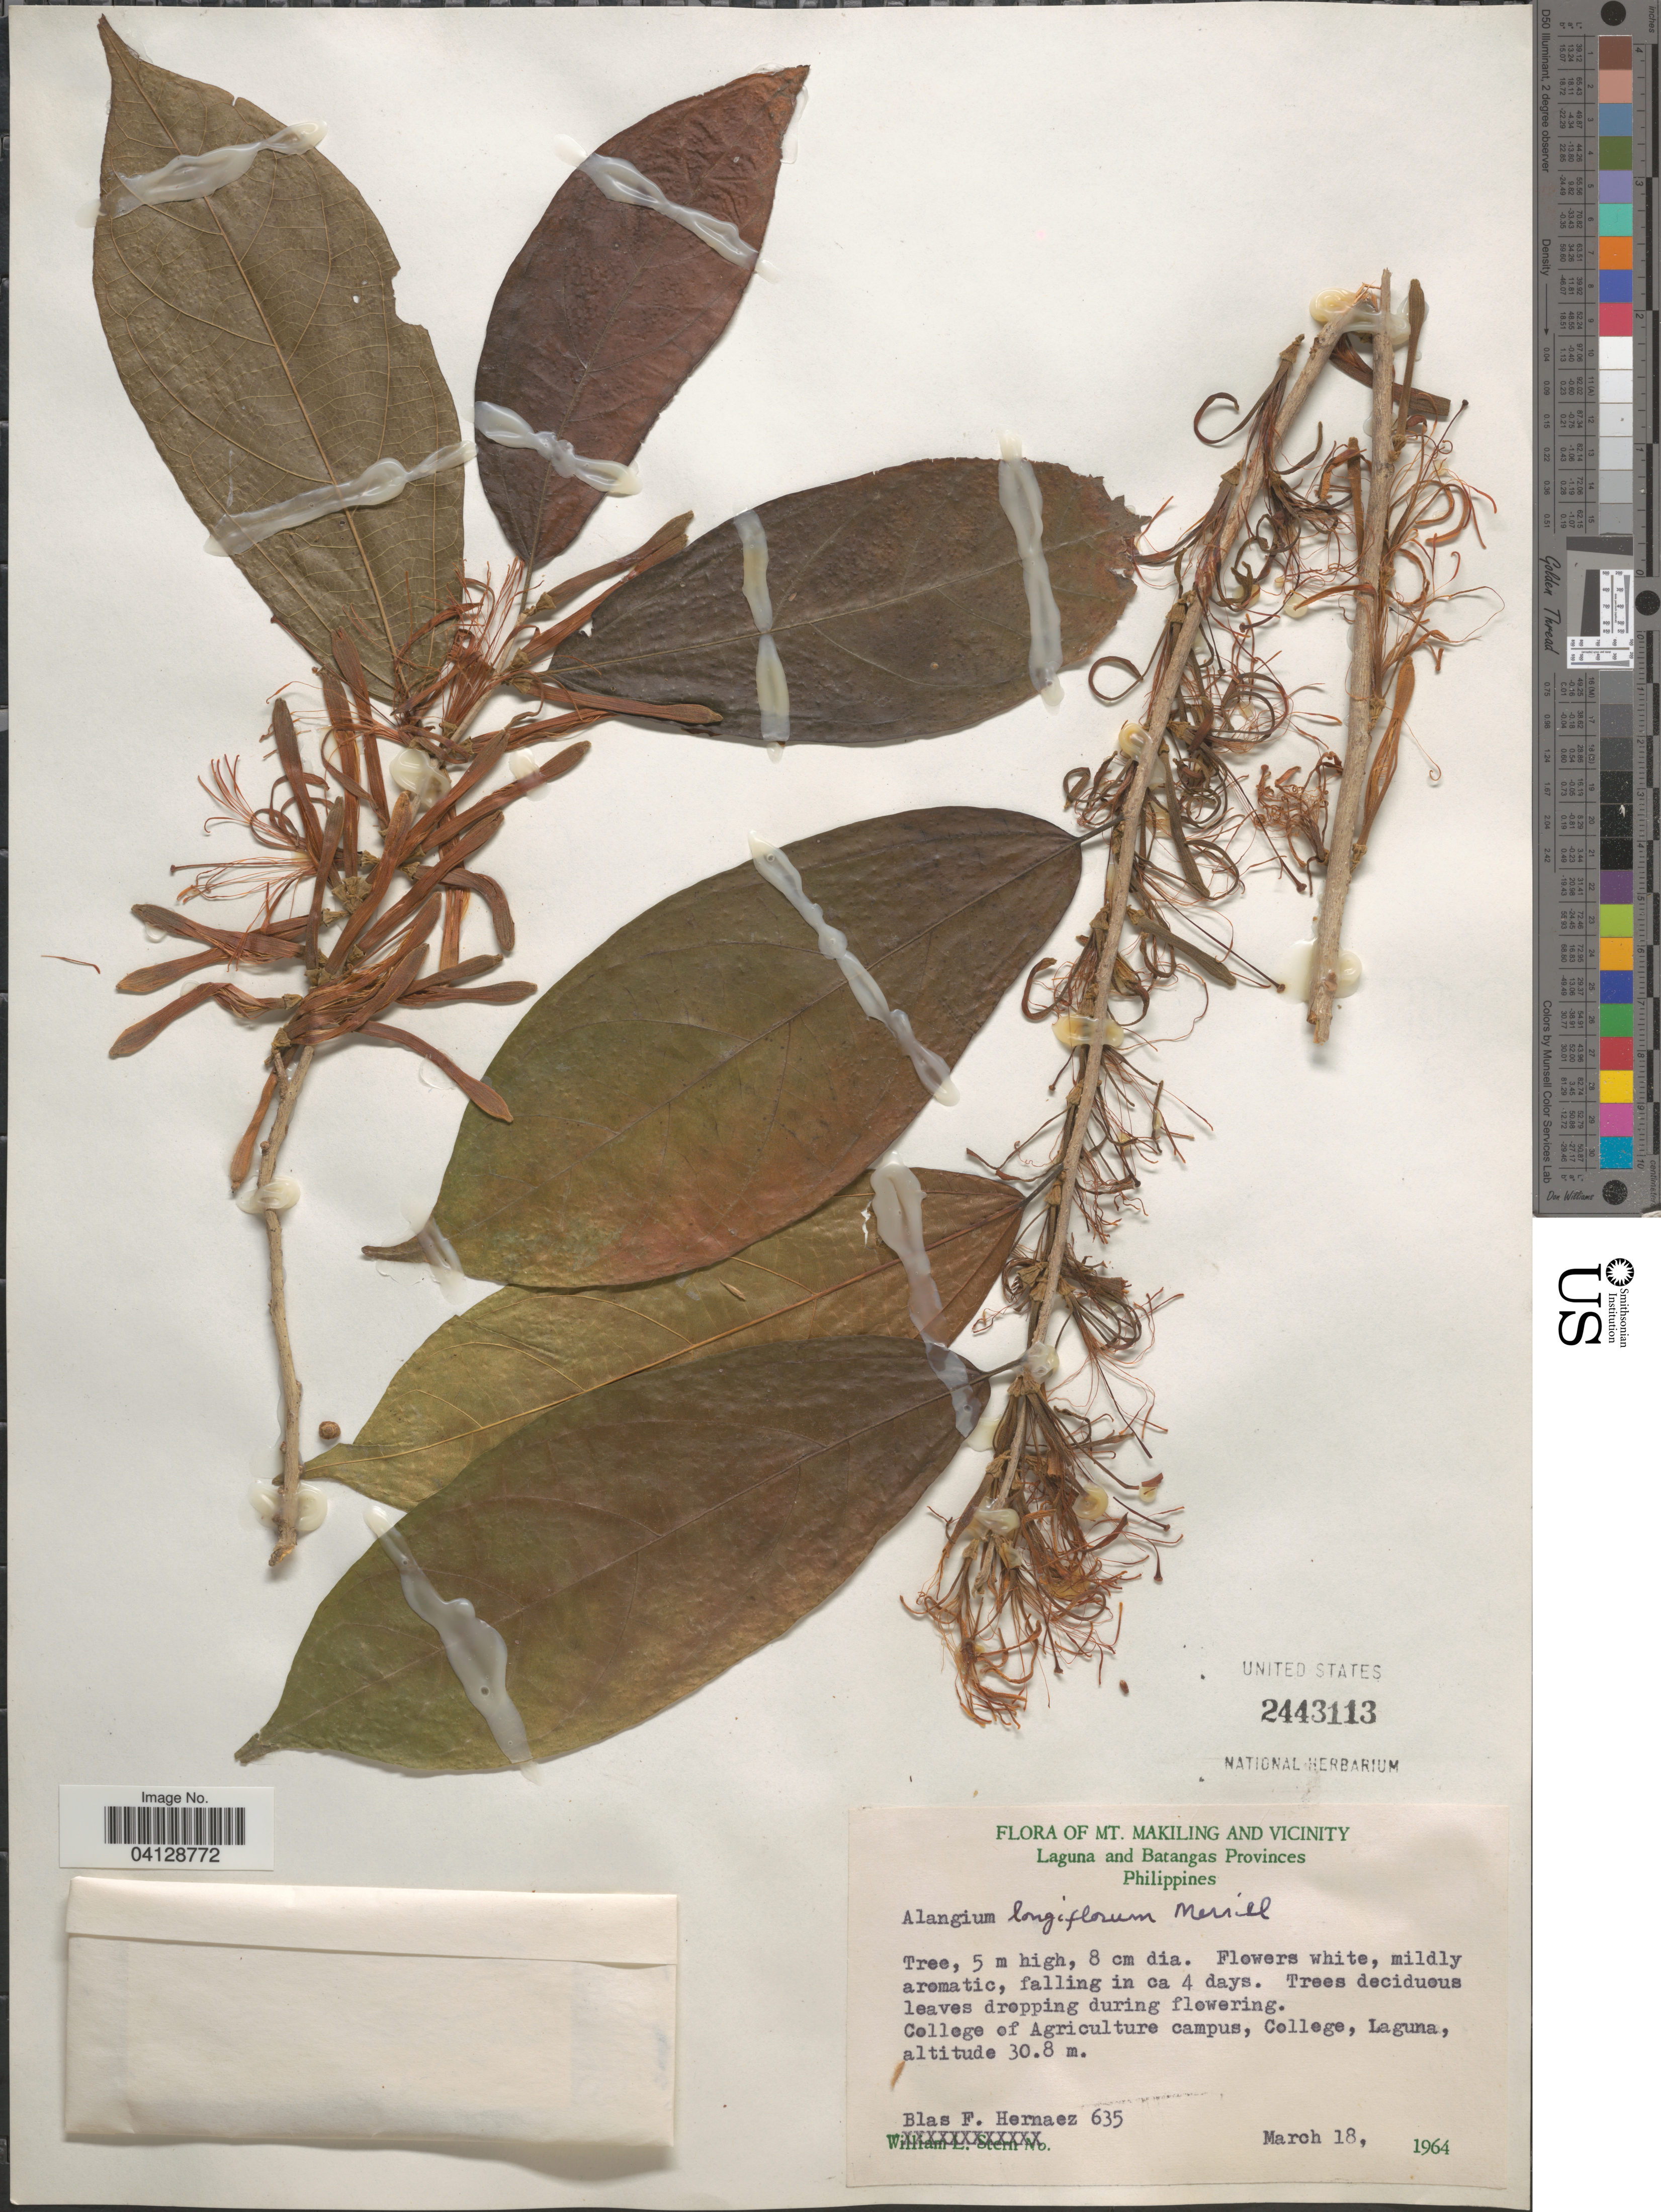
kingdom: Plantae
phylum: Tracheophyta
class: Magnoliopsida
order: Cornales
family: Cornaceae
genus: Alangium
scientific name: Alangium longiflorum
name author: Merr.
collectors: B. Hernaez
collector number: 635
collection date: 1964-03-18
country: Philippines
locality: Mt. Makiling and vicinity. Laguna Province. College of Agriculture campus, College, Laguna.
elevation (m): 30.8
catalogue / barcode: US 2443113